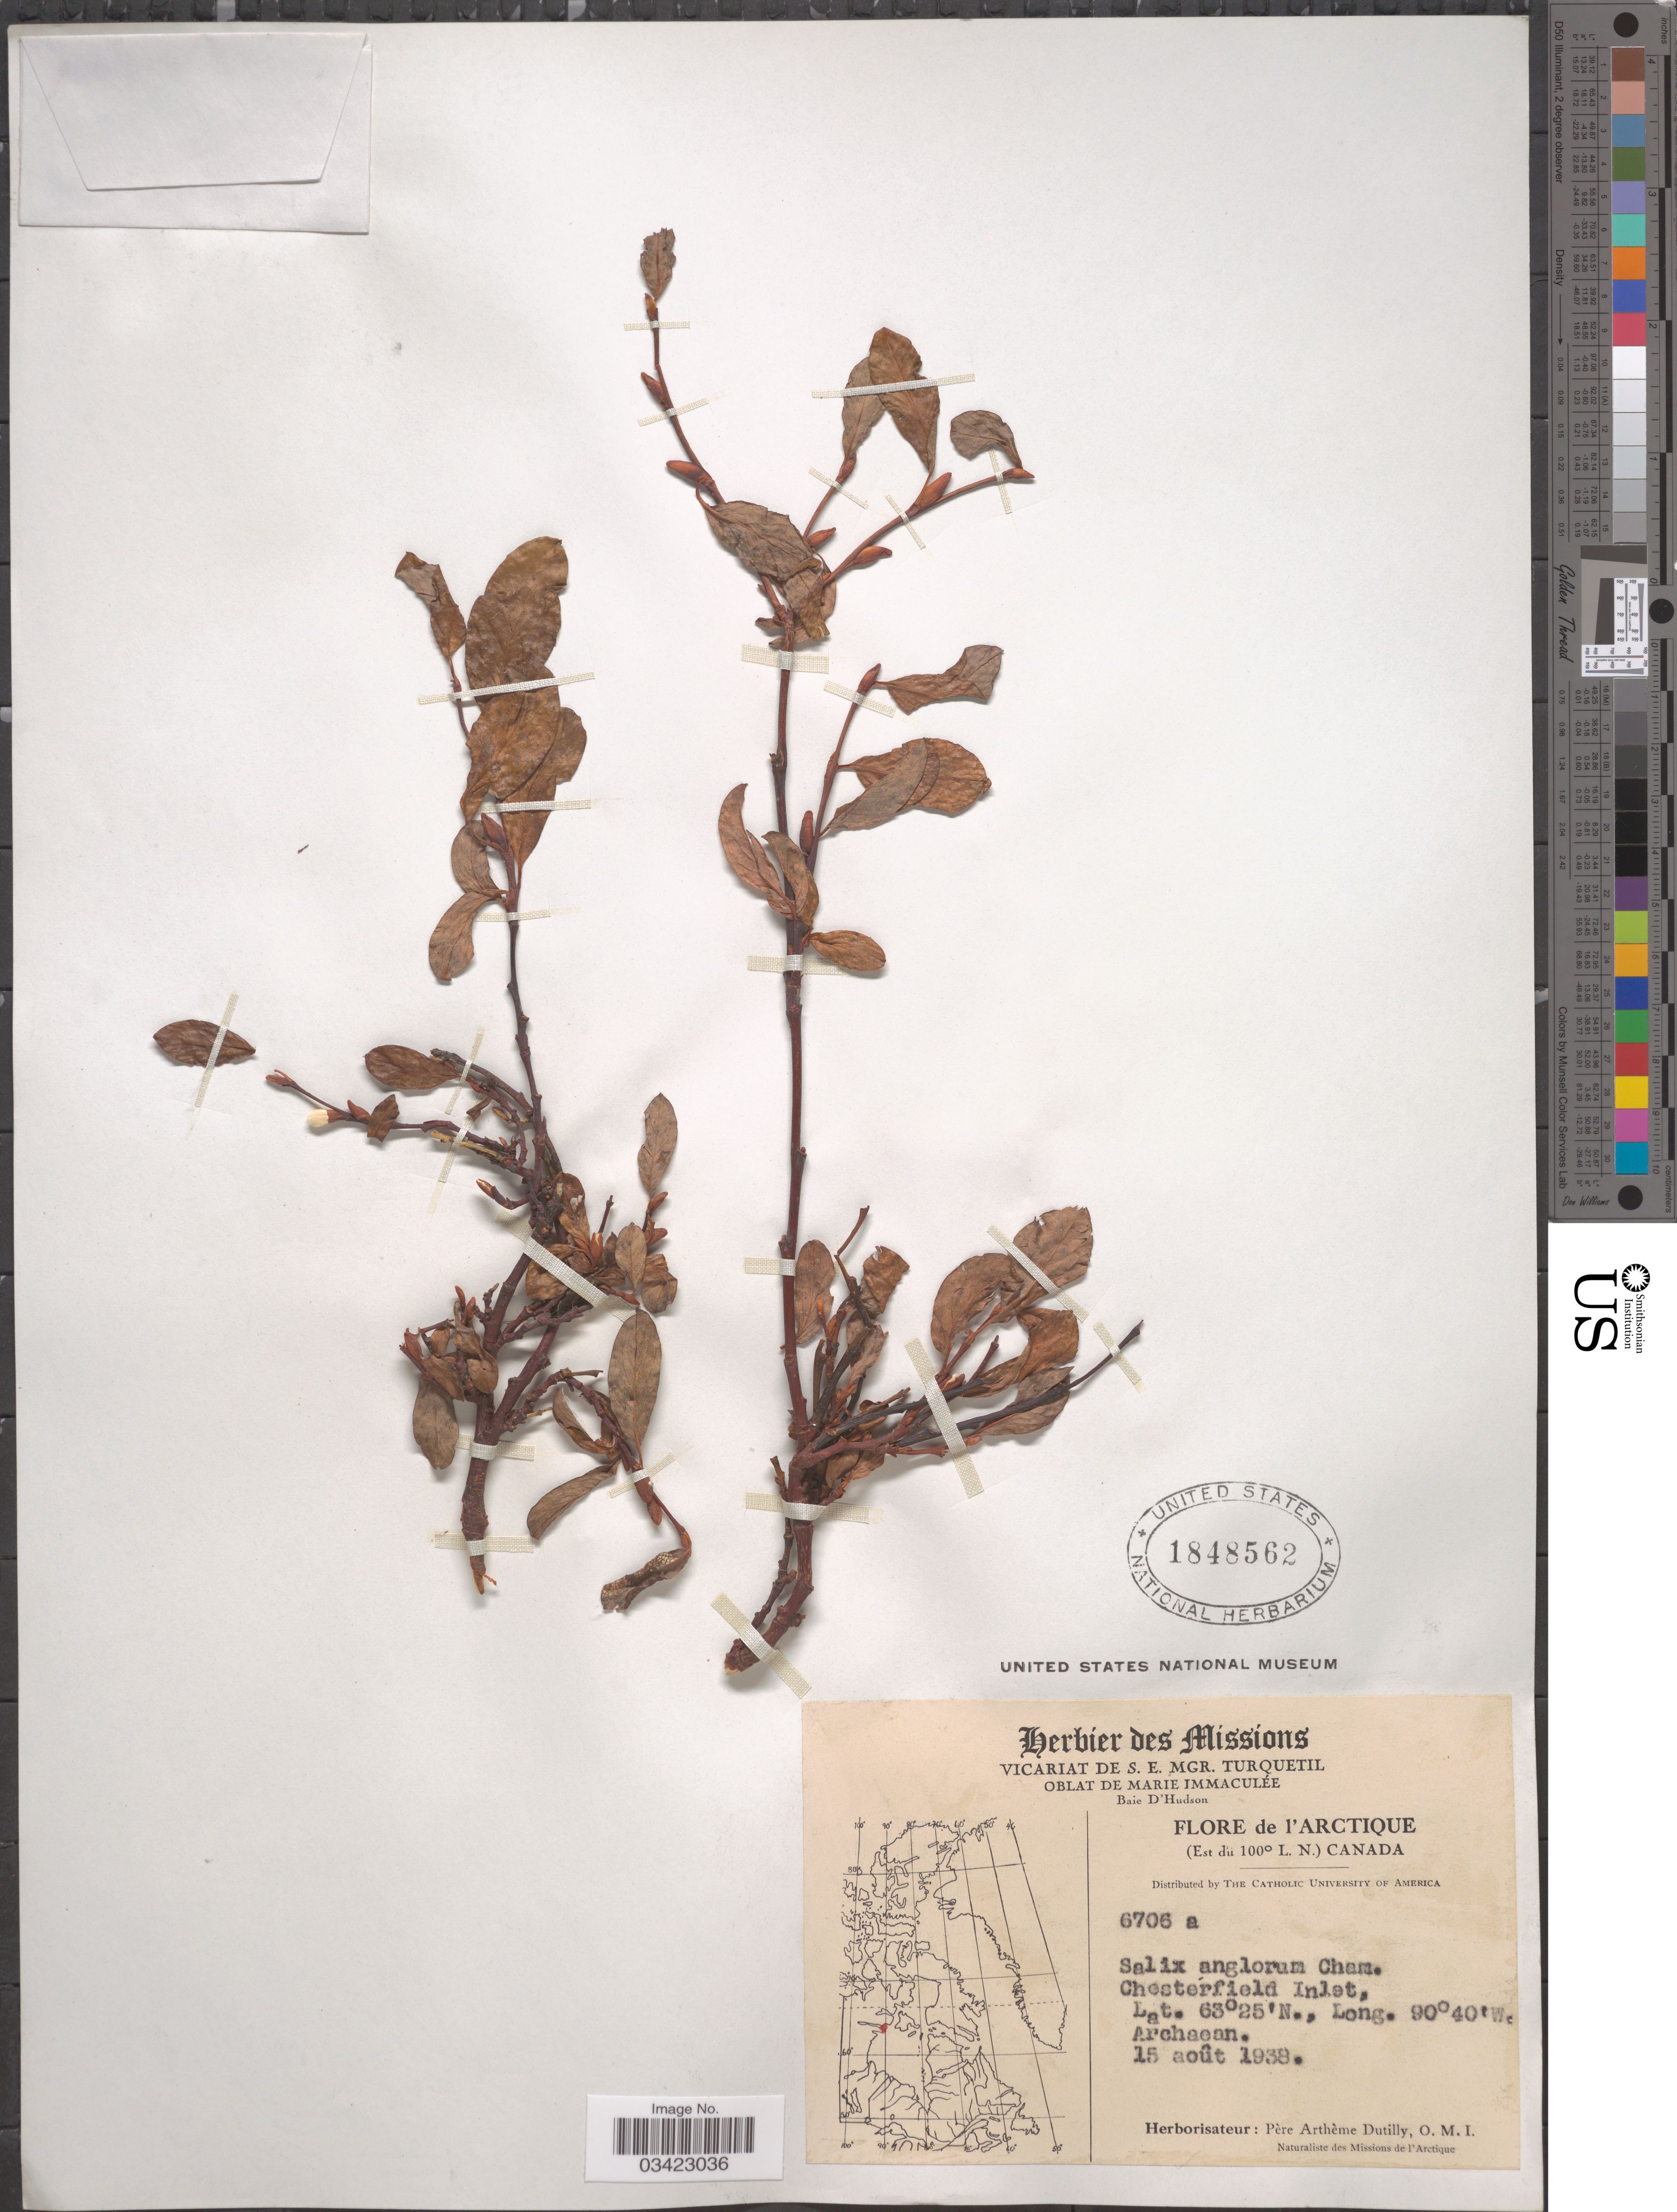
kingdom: Plantae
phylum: Tracheophyta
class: Magnoliopsida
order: Malpighiales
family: Salicaceae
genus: Salix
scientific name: Salix anglorum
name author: Cham.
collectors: P. Dutilly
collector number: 6706a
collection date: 1938-08-15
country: Canada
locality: L'Arctique (Est du 100º L. N.). Chesterfield Inlet. Archaean.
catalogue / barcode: US 1848562